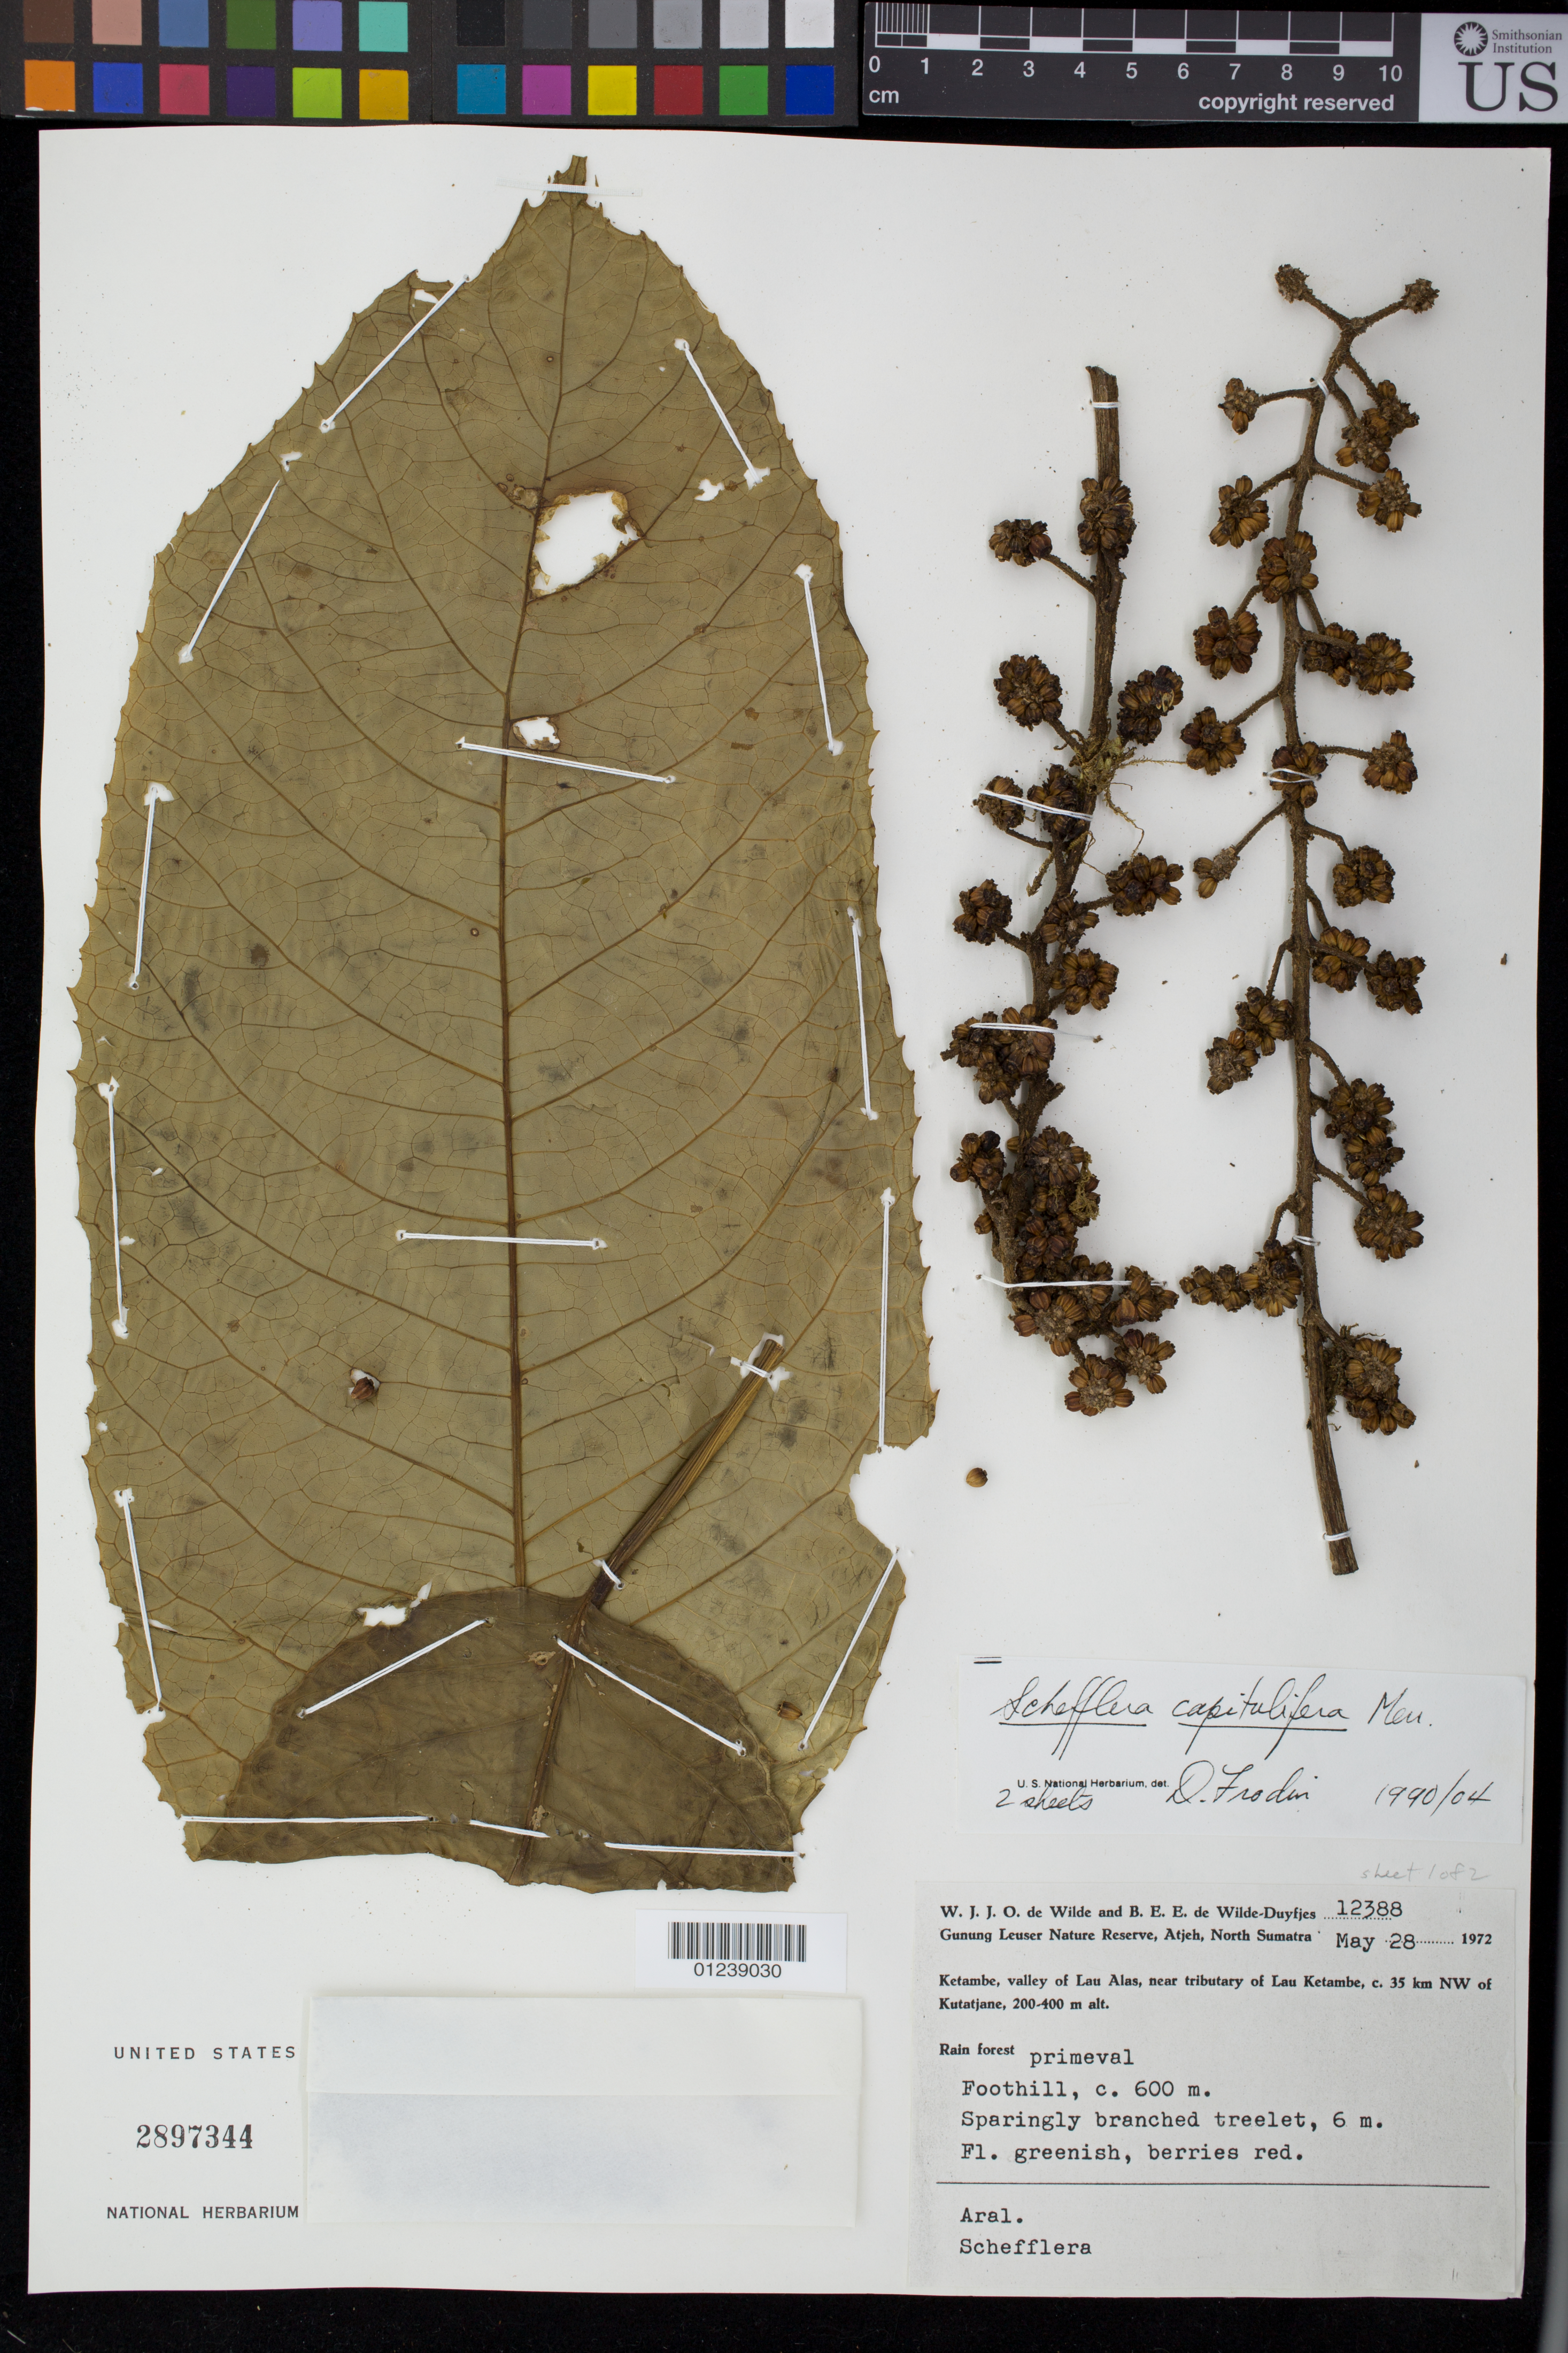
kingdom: Plantae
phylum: Tracheophyta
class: Magnoliopsida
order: Apiales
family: Araliaceae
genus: Heptapleurum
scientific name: Heptapleurum capituliferum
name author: (Merr.) Lowry & G. M. Plunkett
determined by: Wagner, W. L., (BOT), Smithsonian Institution - National Museum of Natural History (UNITED STATES)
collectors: W. J. de Wilde & B. E. de Wilde-Duyfjes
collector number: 12388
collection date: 1972-05-28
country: Indonesia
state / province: Sumatra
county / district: Sumatera Utara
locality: Gunung Leuser Nature Reserve, Atjeh. Ketambe, valley of Lau Alas, near tributary of Lau Ketambe, c. 35 km NW of Kutatjane.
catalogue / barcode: US 2897344